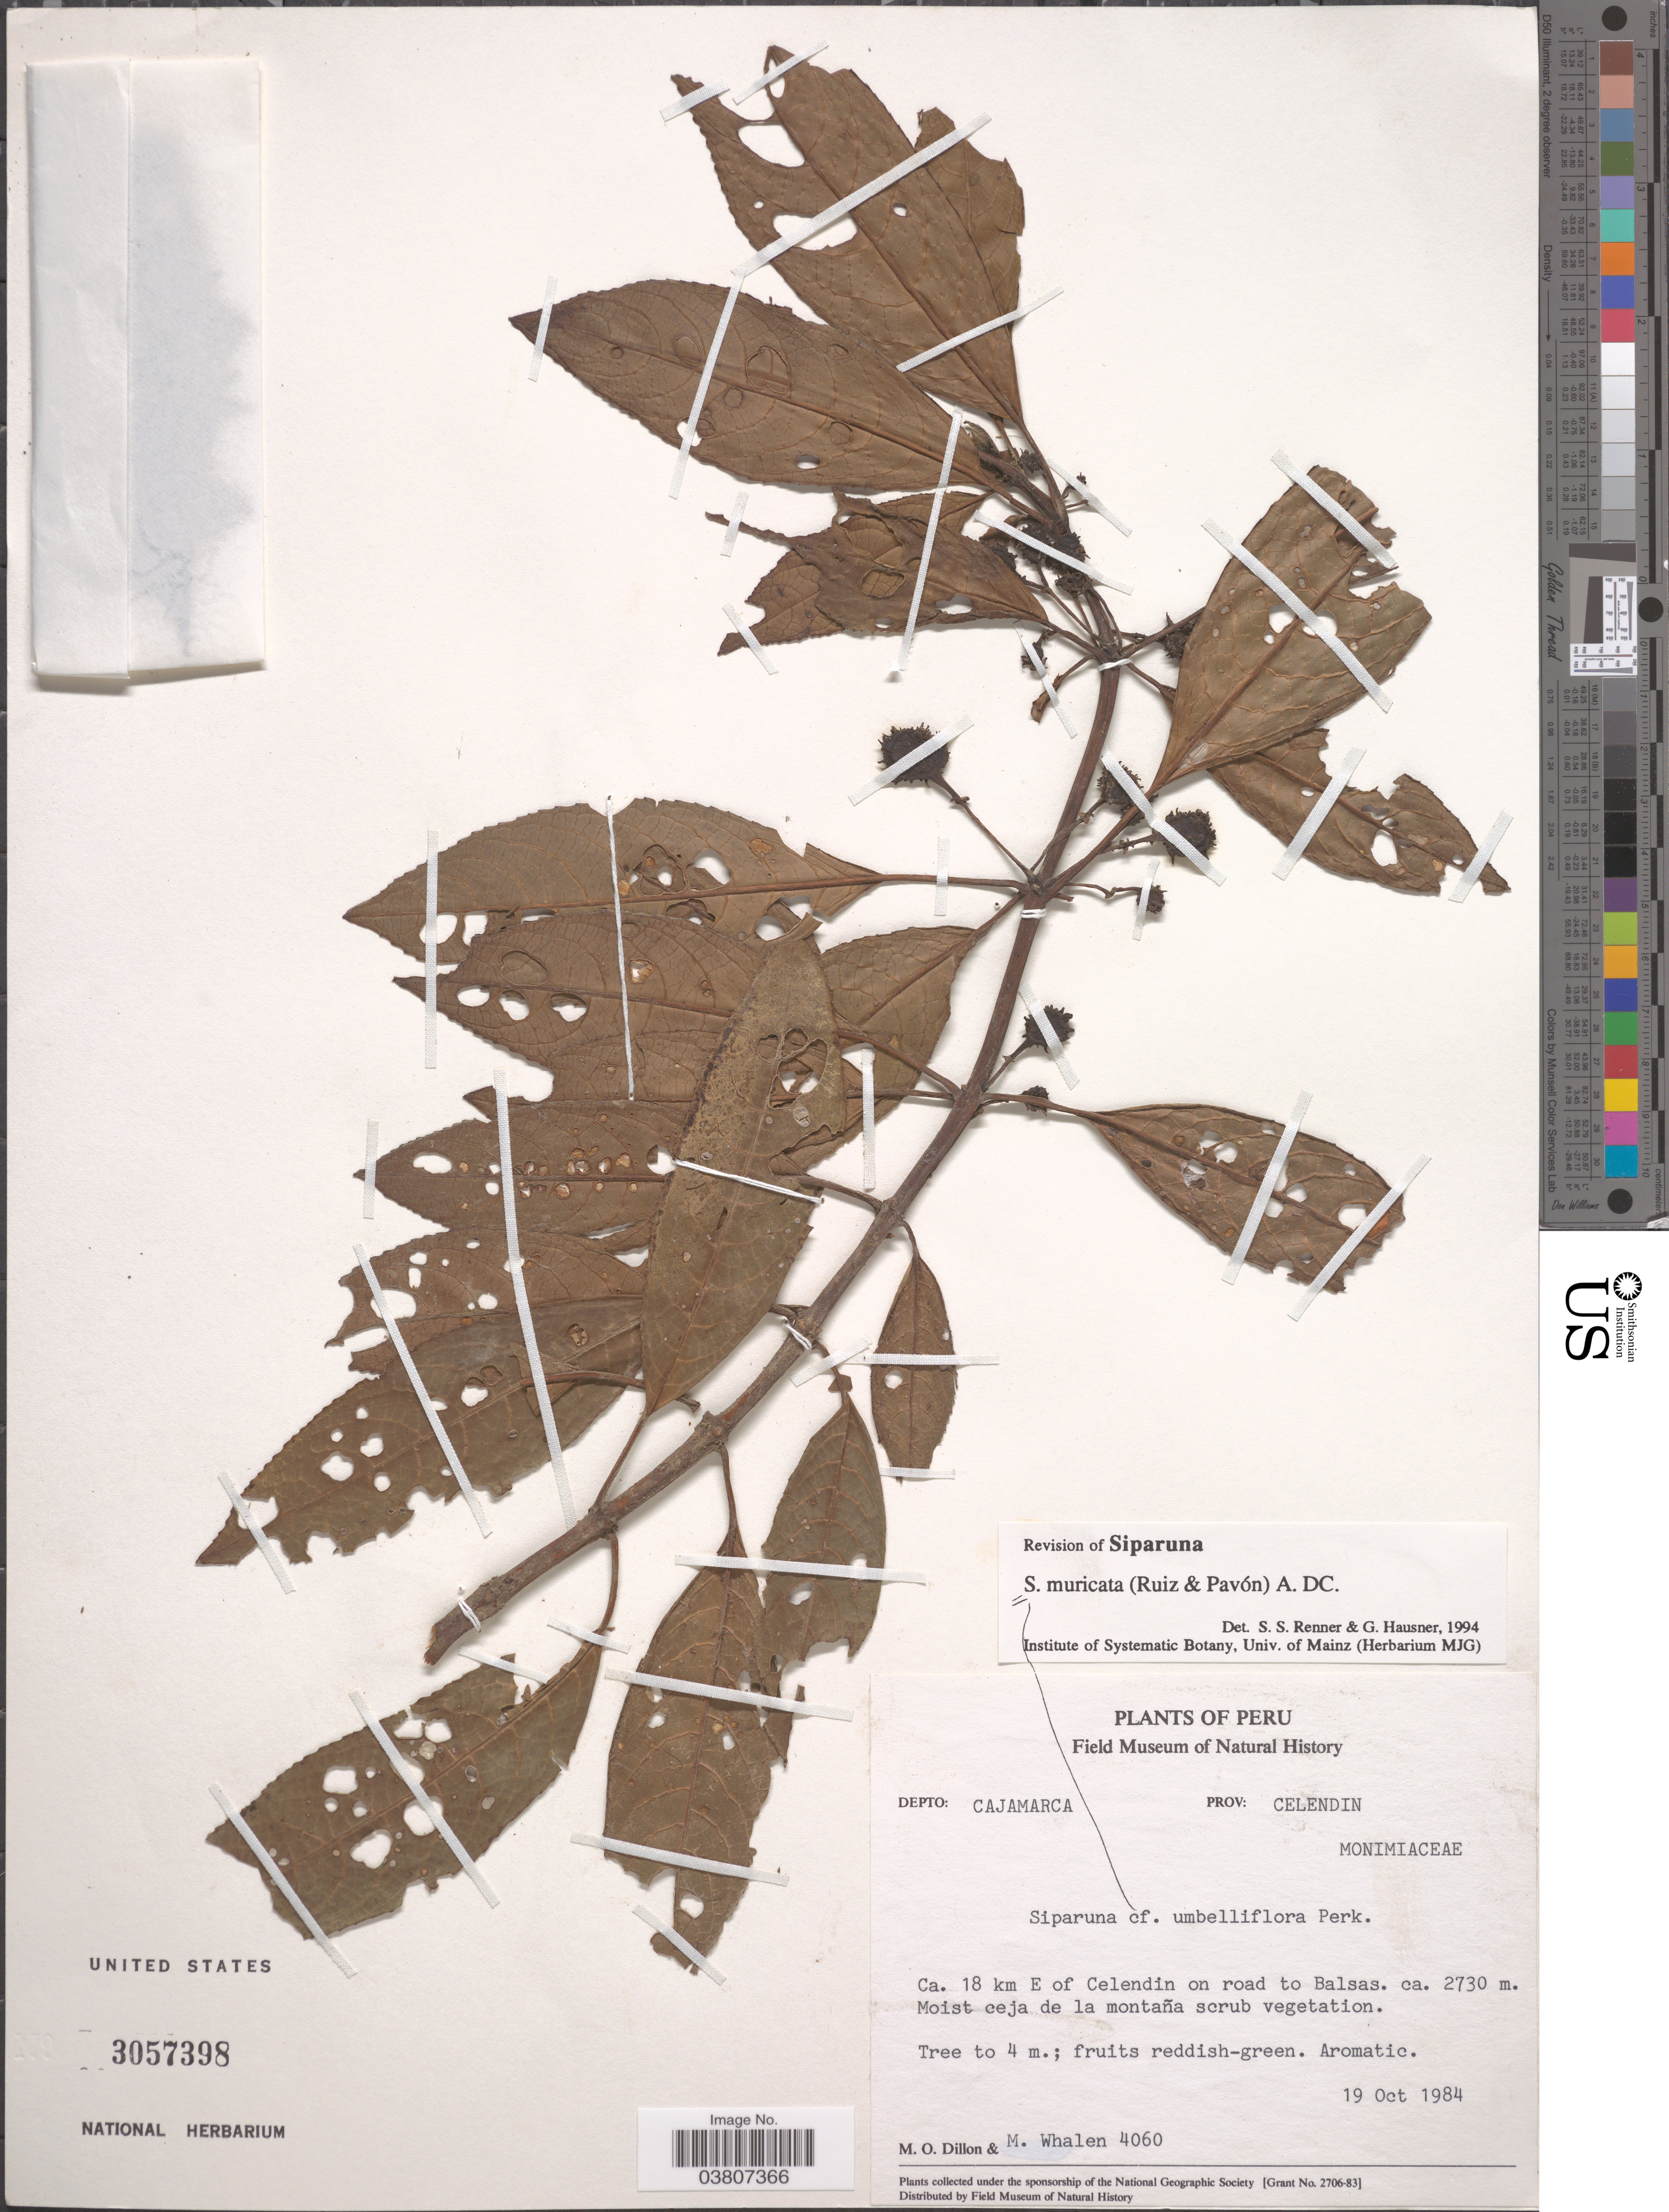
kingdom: Plantae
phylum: Tracheophyta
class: Magnoliopsida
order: Laurales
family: Siparunaceae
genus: Siparuna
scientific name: Siparuna muricata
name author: (Ruiz & Pav.) A. DC.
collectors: M. O. Dillon & M. Whalen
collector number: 4060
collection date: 1984-10-19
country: Peru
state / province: Cajamarca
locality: Depto: Cajamarca. Prov: Celendin. Ca. 18 km E of Celendín on road to Balsas.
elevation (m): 2730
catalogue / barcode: US 3057398